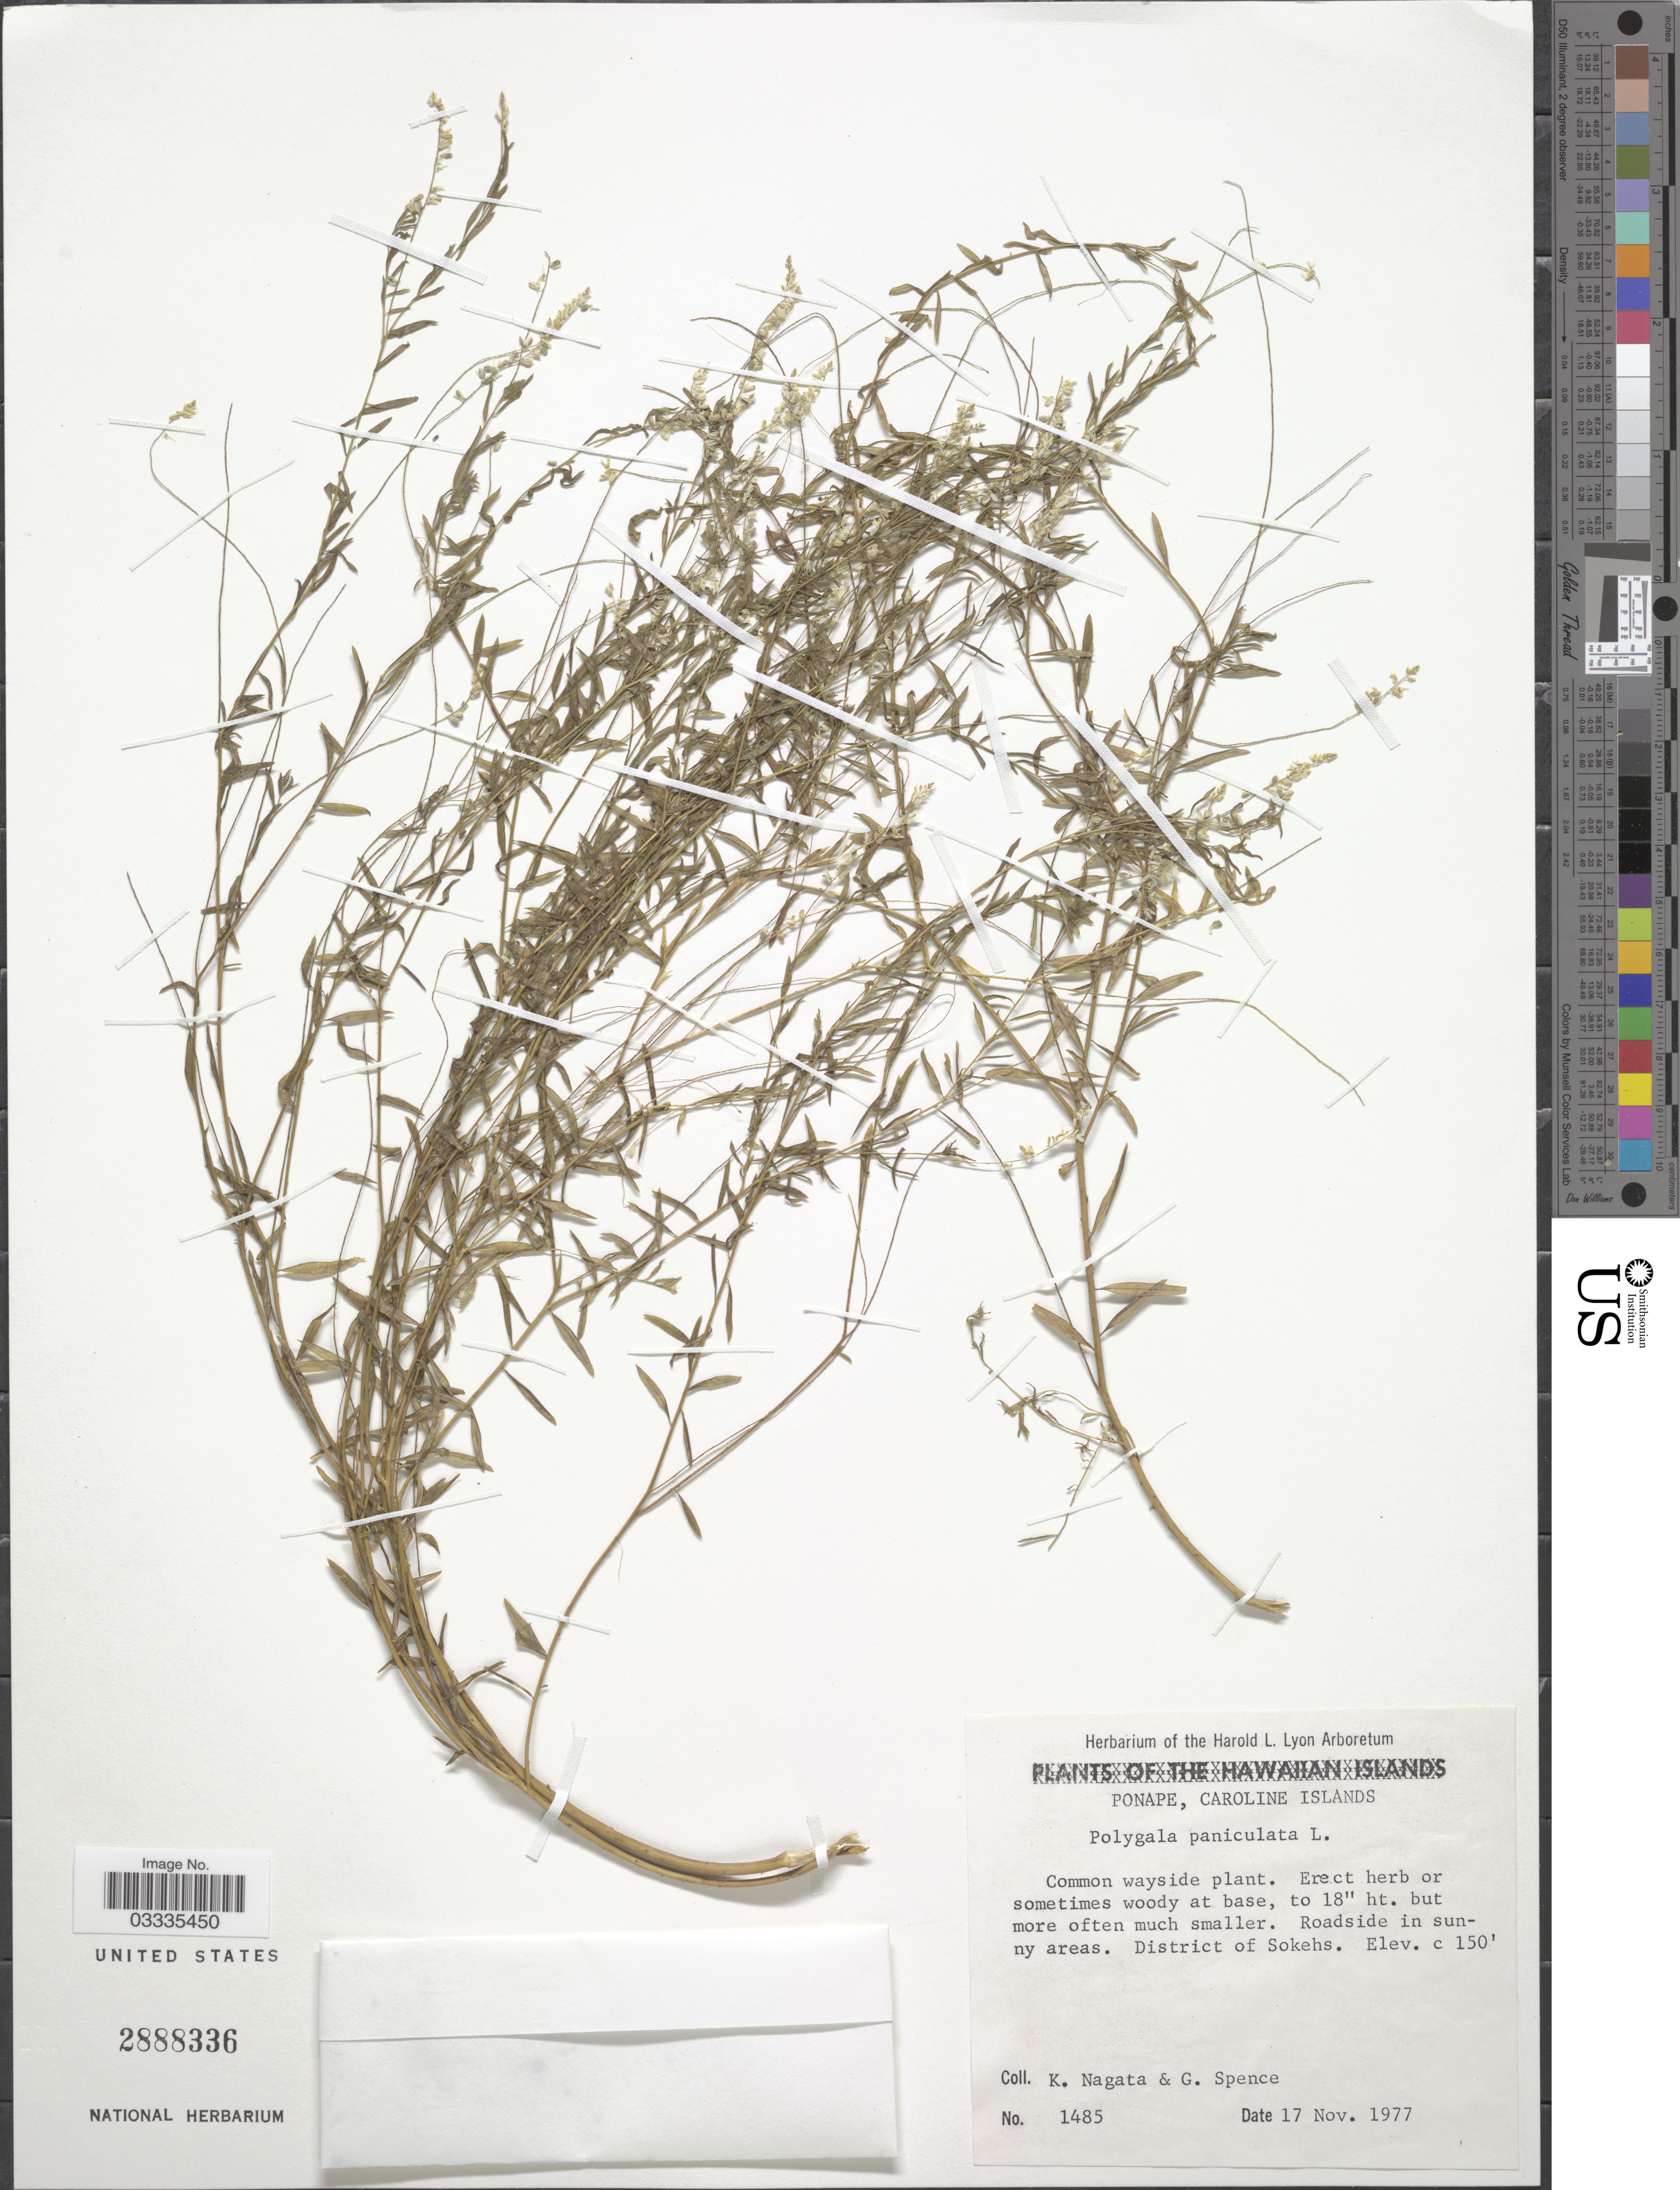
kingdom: Plantae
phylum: Tracheophyta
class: Magnoliopsida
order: Fabales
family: Polygalaceae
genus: Polygala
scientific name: Polygala paniculata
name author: L.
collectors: K. Nagata & G. Spence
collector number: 1485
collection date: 1977-11-17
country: Micronesia, Federated States of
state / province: Pohnpei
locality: Ponape, Caroline Islands. District of Sokehs.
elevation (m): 46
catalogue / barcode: US 2888336